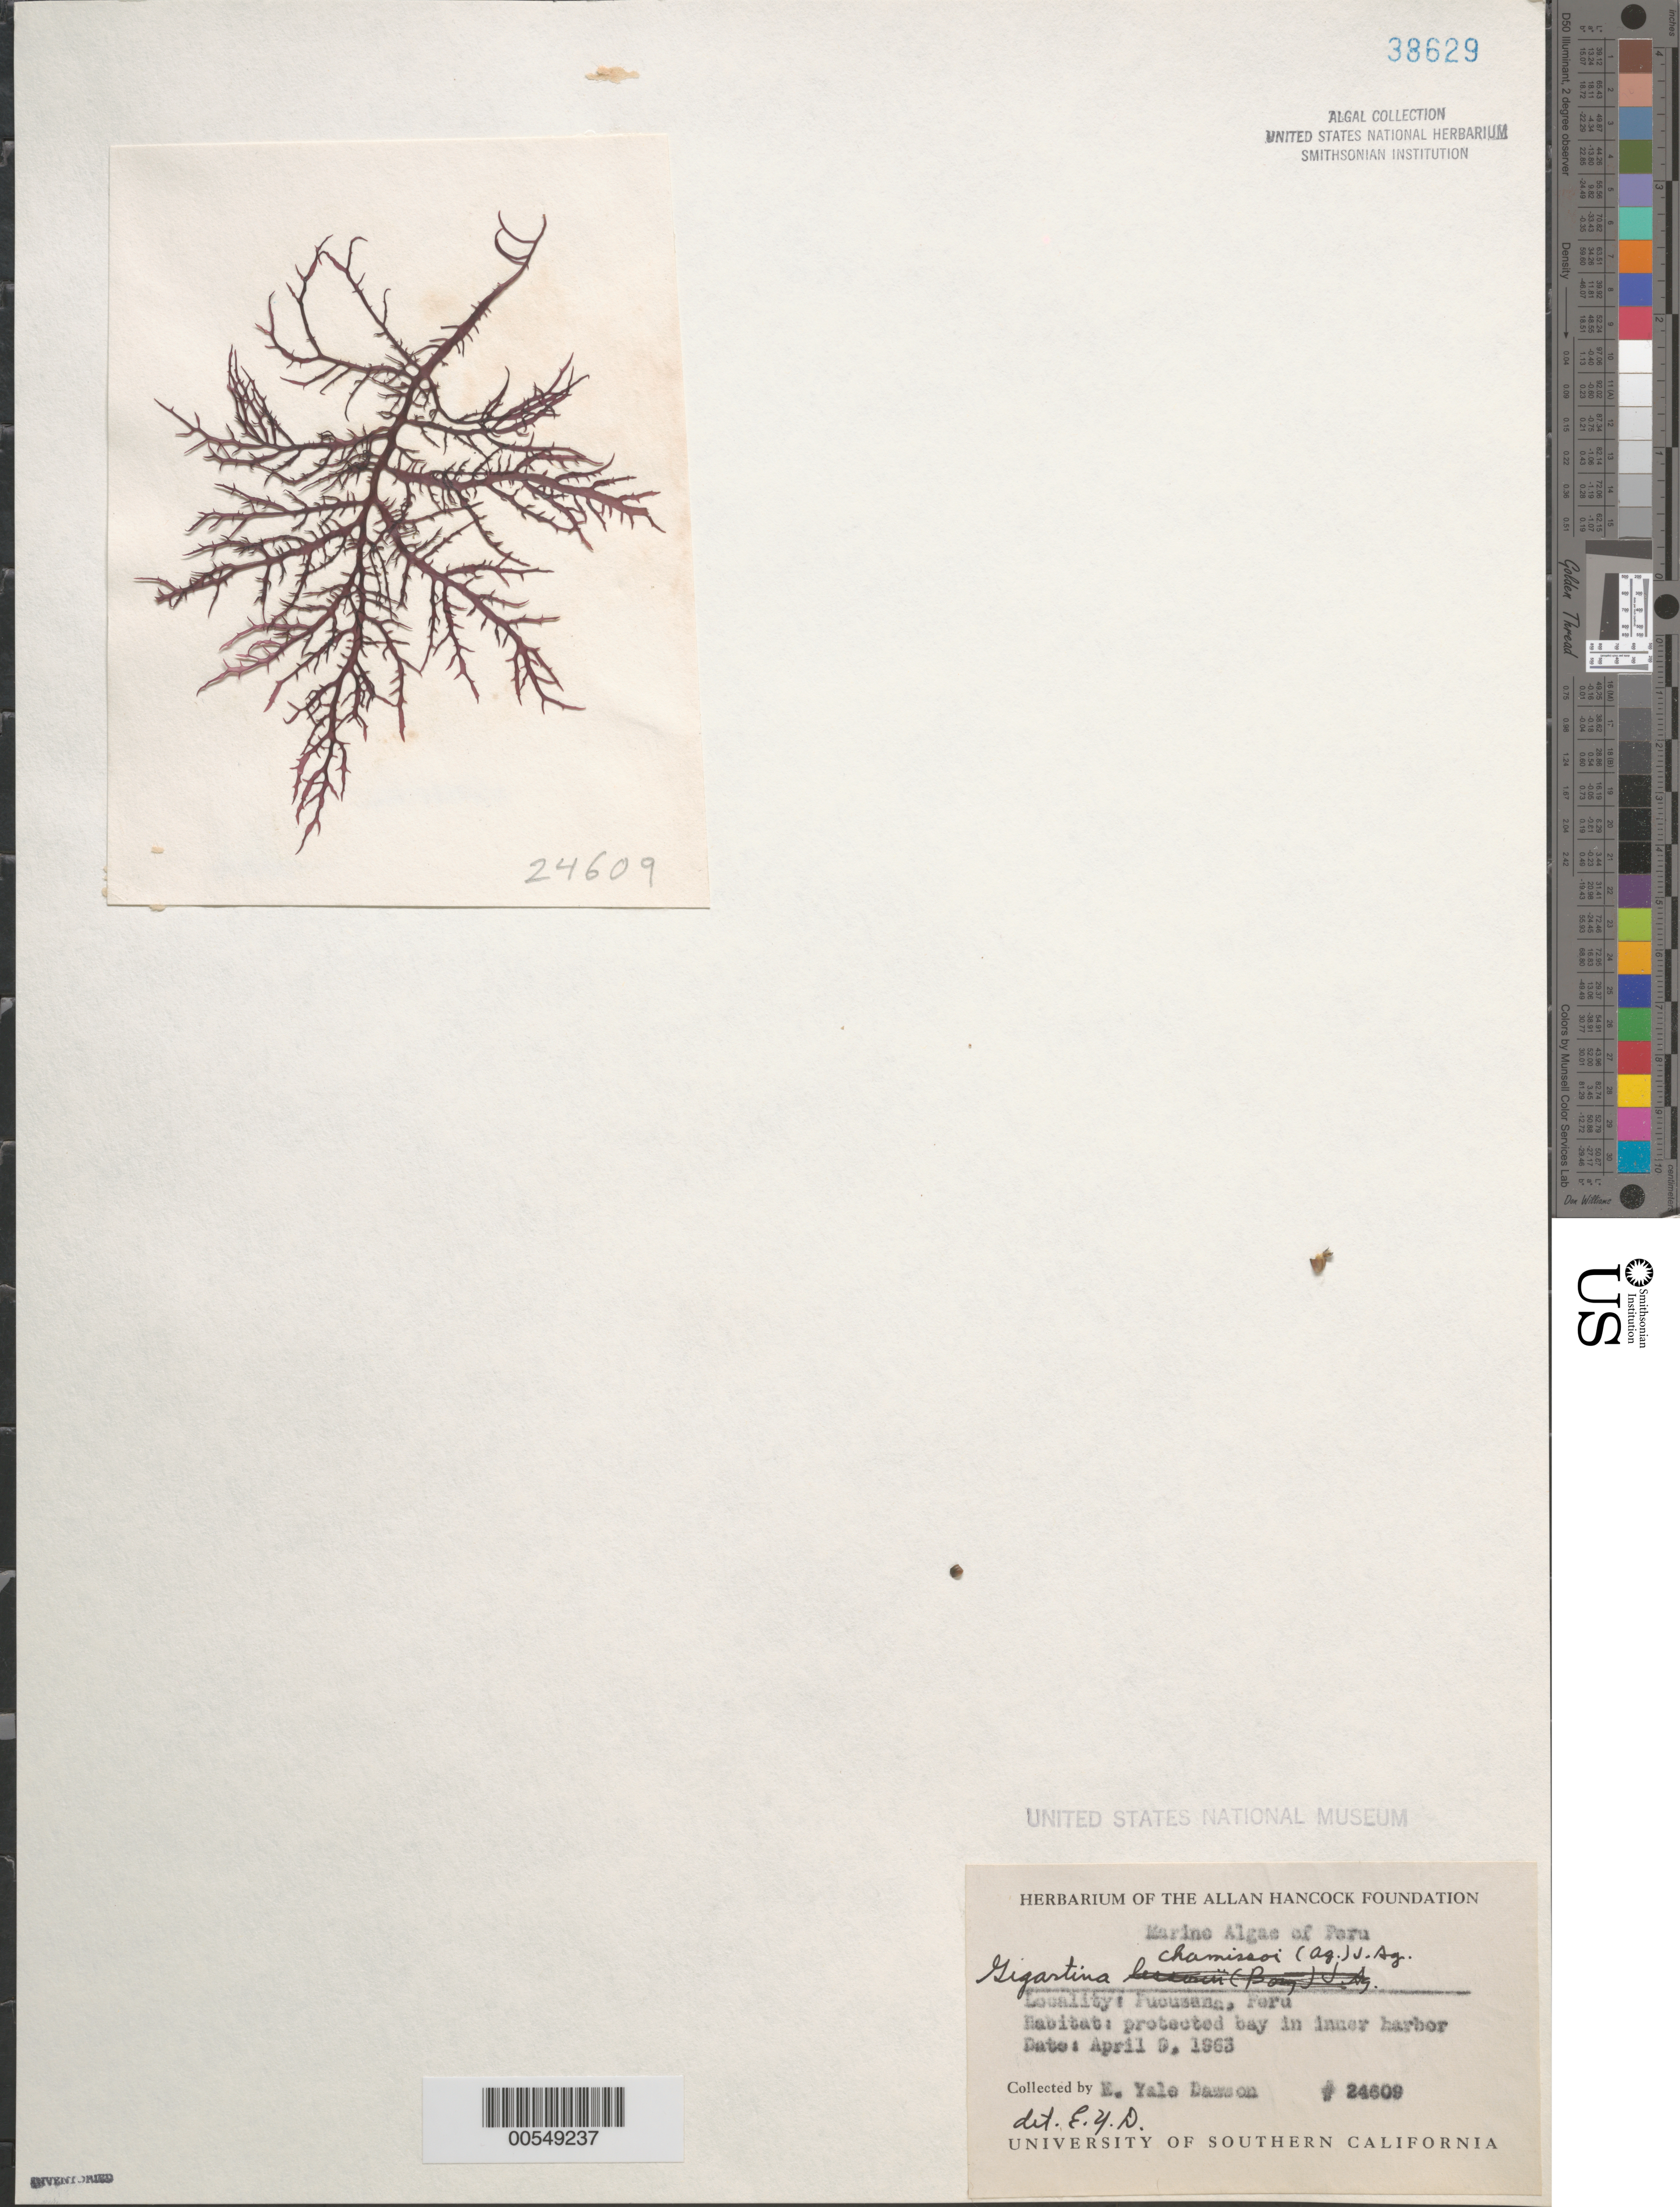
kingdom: Plantae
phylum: Rhodophyta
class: Florideophyceae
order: Gigartinales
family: Gigartinaceae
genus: Chondracanthus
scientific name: Chondracanthus chamissoi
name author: (C. Agardh) Kützing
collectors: E. Y. Dawson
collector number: EYD 24609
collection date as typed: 09 Apr 1963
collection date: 1963-04-09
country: Peru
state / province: Lima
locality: Pucusana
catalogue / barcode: US 38629